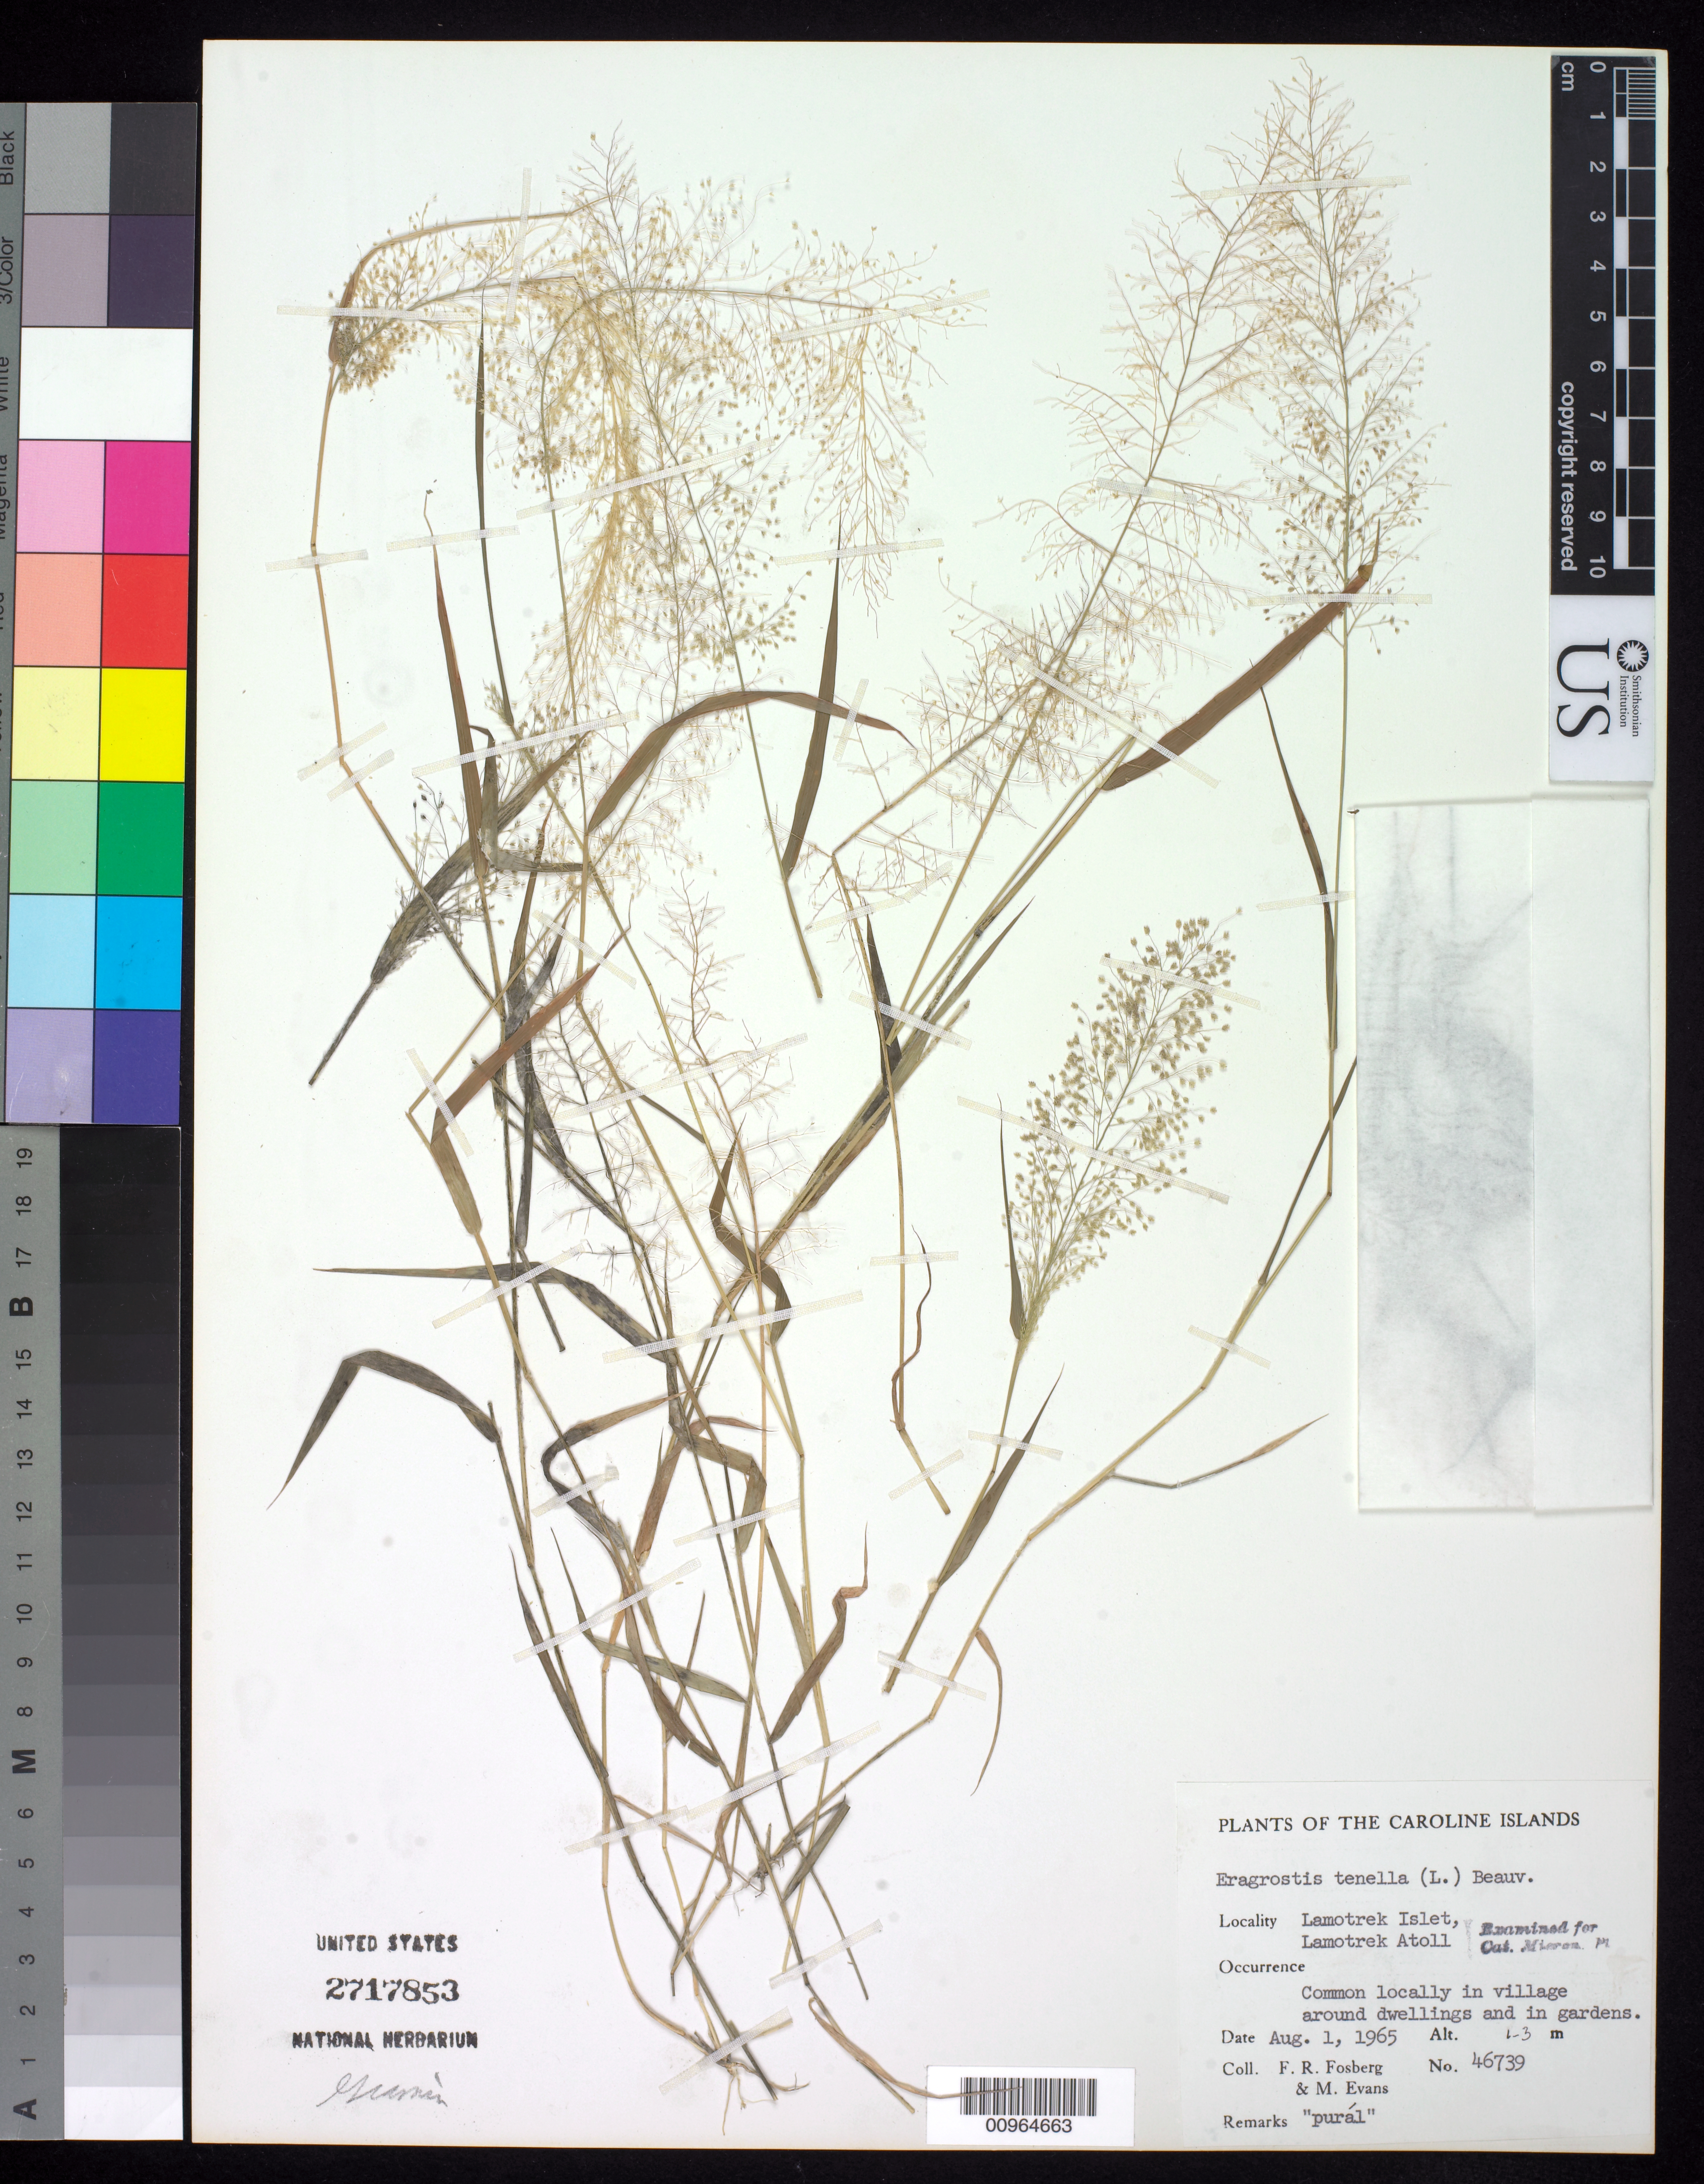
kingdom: Plantae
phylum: Tracheophyta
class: Liliopsida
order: Poales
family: Poaceae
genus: Eragrostis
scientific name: Eragrostis tenella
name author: (L.) P. Beauv. ex Roem. & Schult.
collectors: F. R. Fosberg & M. Evans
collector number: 46739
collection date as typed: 01 Aug 1965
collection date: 1965-08-01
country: Micronesia, Federated States of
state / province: Yap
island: Lamotrek Atoll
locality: Common locality in village around dwellings and in gardens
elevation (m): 1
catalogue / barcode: US 2717853